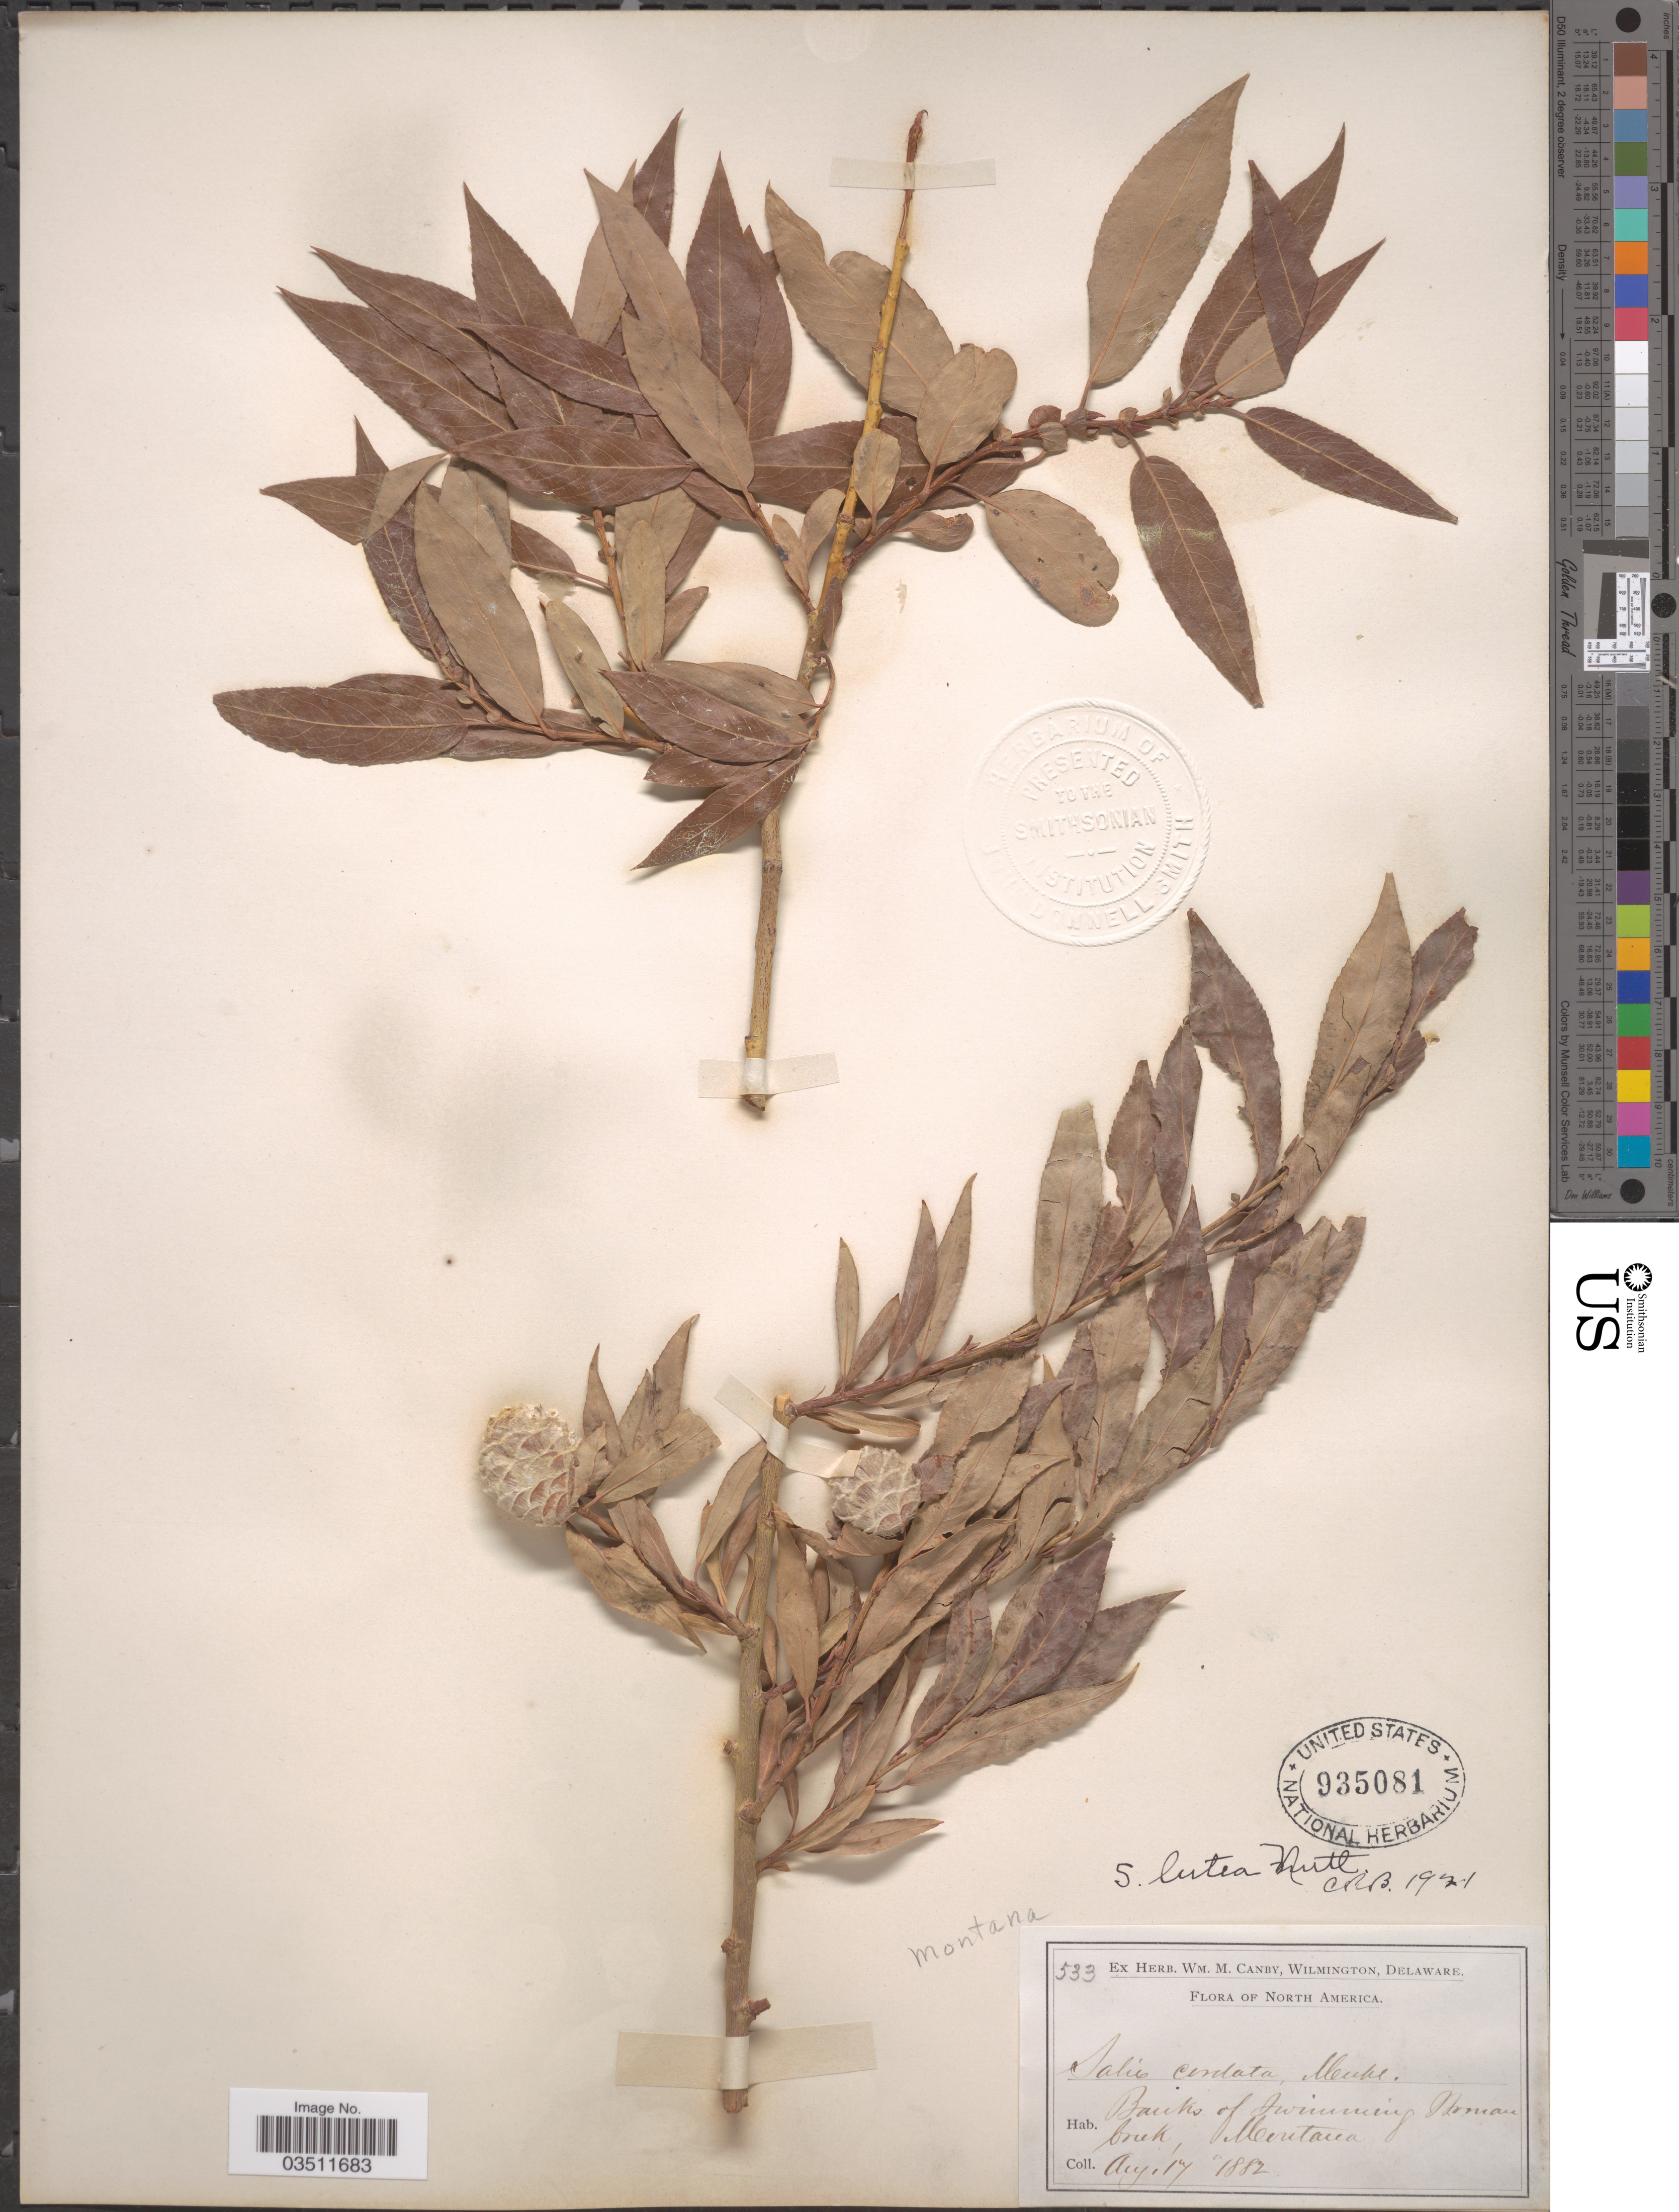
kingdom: Plantae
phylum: Tracheophyta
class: Magnoliopsida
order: Malpighiales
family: Salicaceae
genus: Salix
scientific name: Salix lutea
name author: Nutt.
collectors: ex herb. W.M. Canby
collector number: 533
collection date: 1882-08-17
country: United States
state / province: Montana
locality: Banks of Swimming Woman Creek.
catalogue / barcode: US 935081